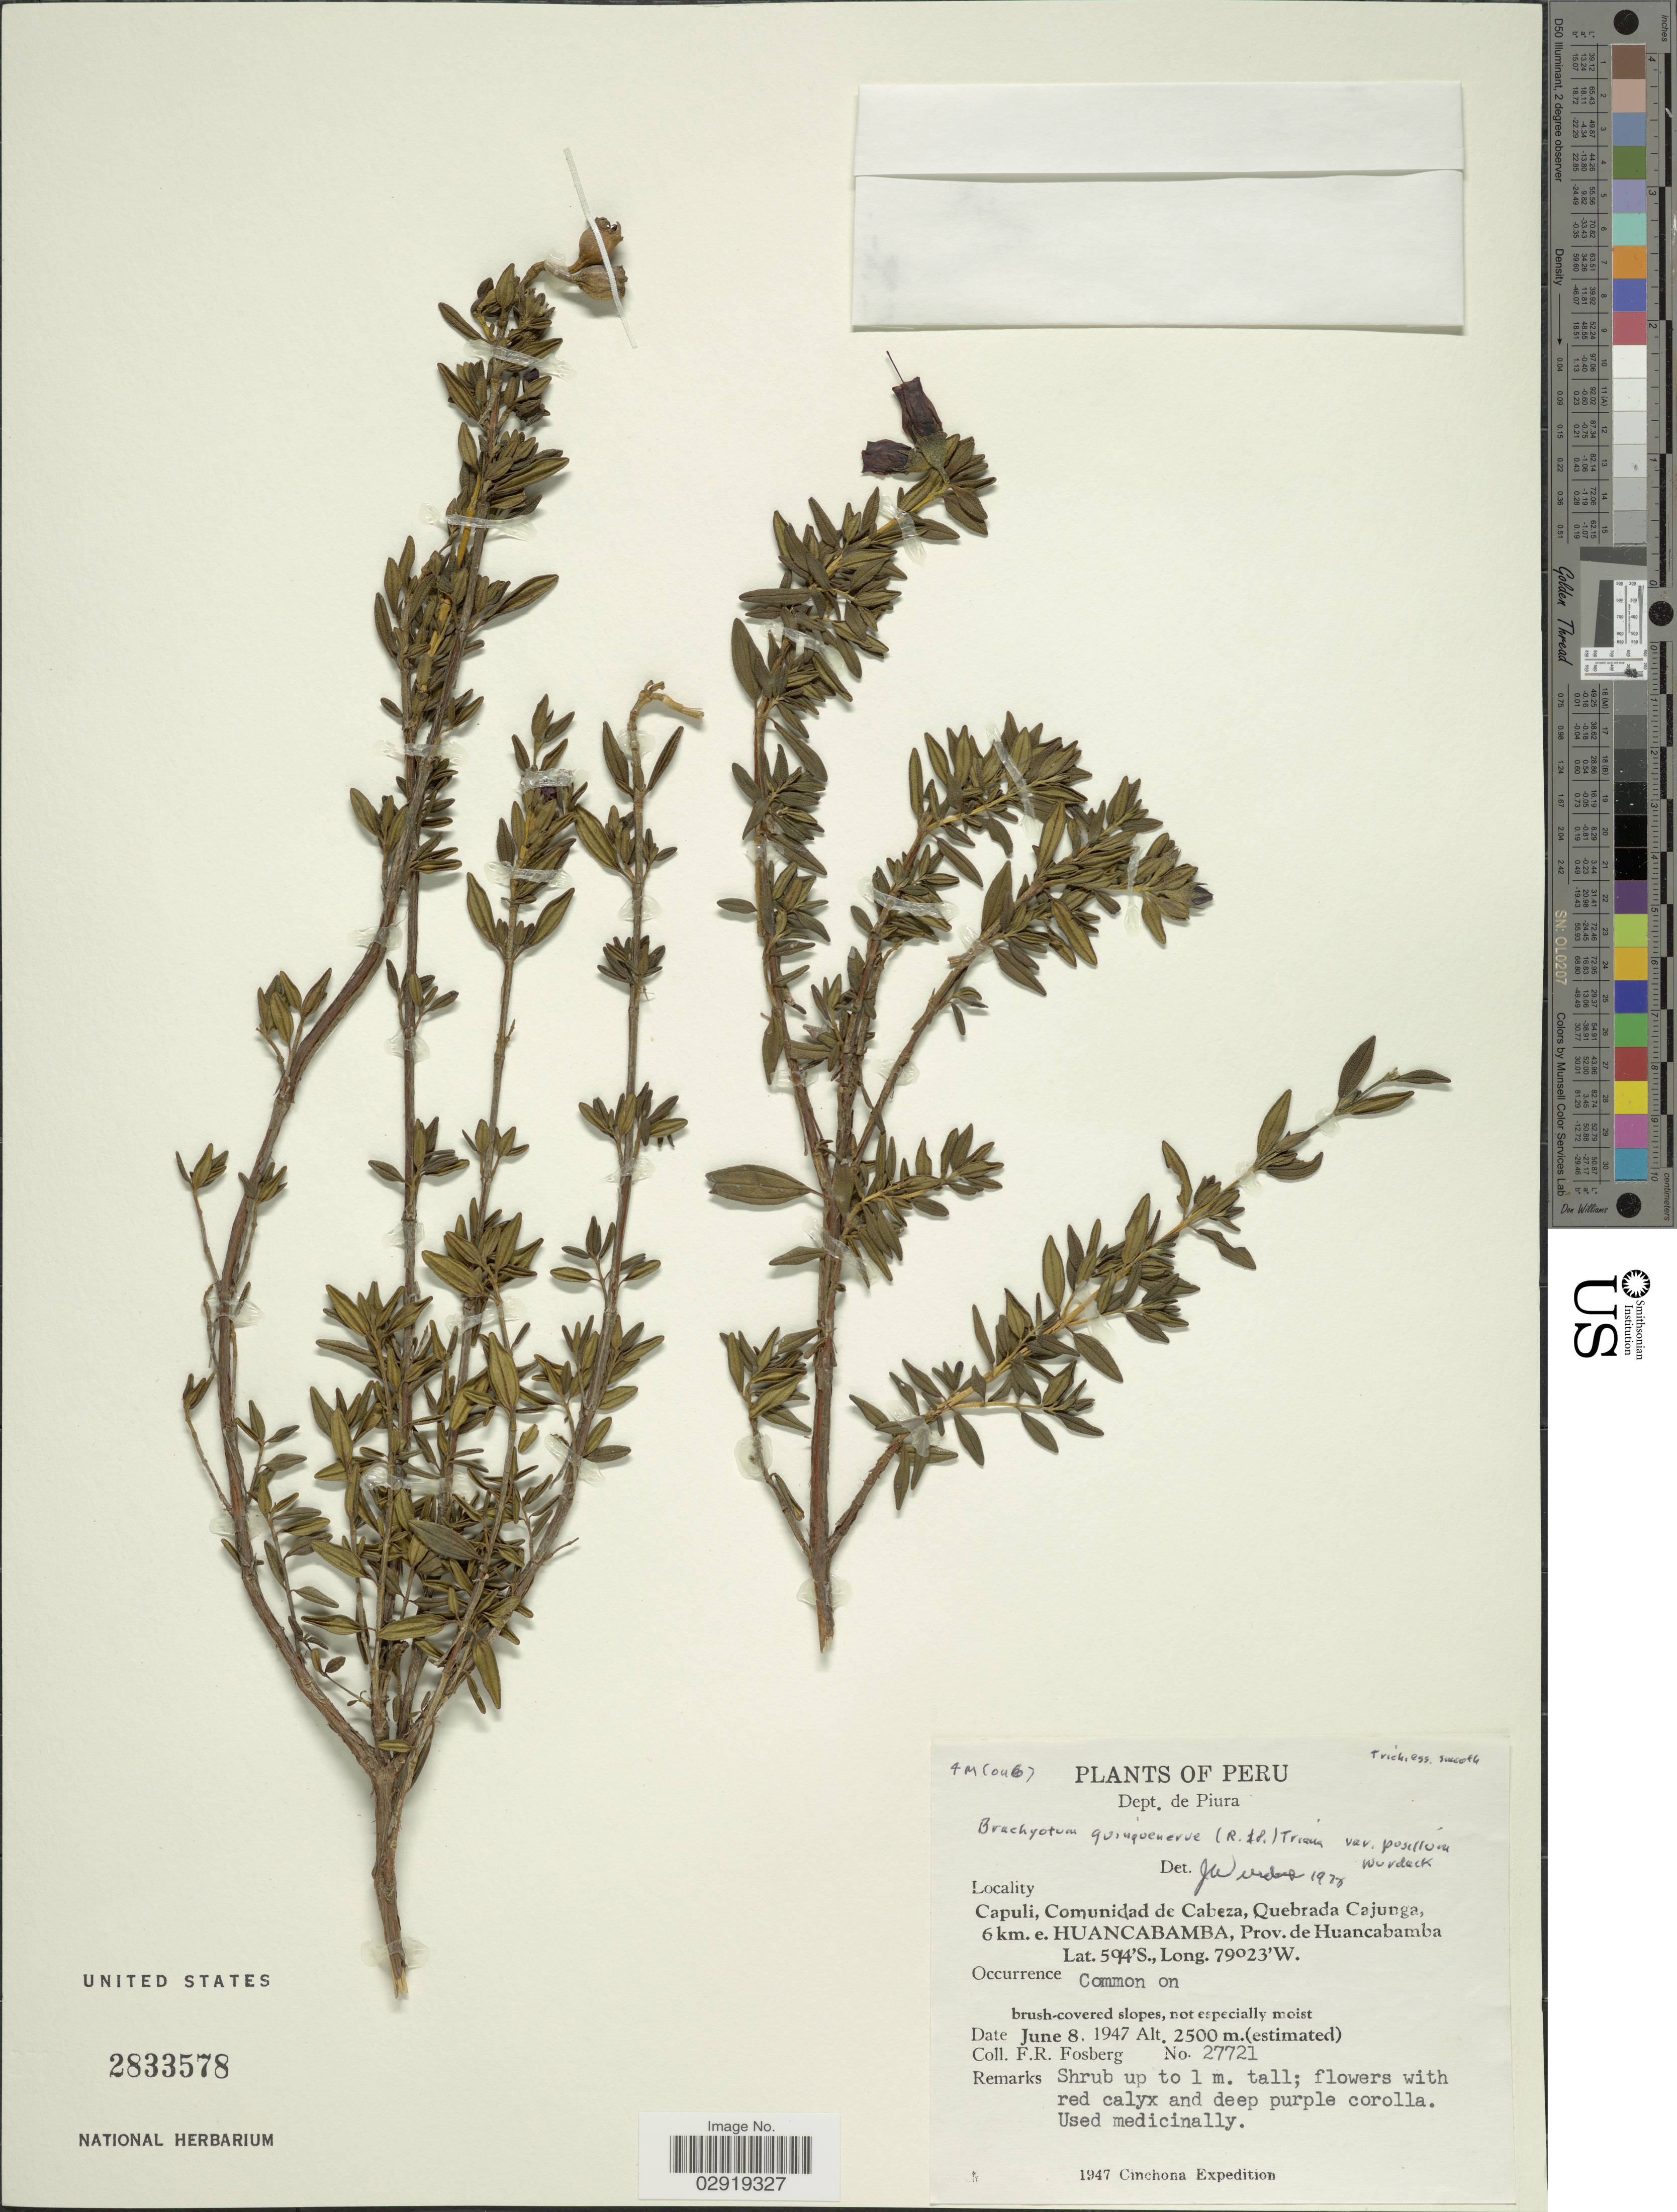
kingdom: Plantae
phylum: Tracheophyta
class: Magnoliopsida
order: Myrtales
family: Melastomataceae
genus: Brachyotum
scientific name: Brachyotum quinquenerve var. pusillum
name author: Wurdack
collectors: F. R. Fosberg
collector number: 27721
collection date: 1947-06-08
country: Peru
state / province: Piura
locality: Dept. de Piura. Capuli, Comunidad de Cabeza, Quebrada Cajunga, 6 km. e. of Huancabamba, Prov. de Huancabamba.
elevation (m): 2500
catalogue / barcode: US 2833578